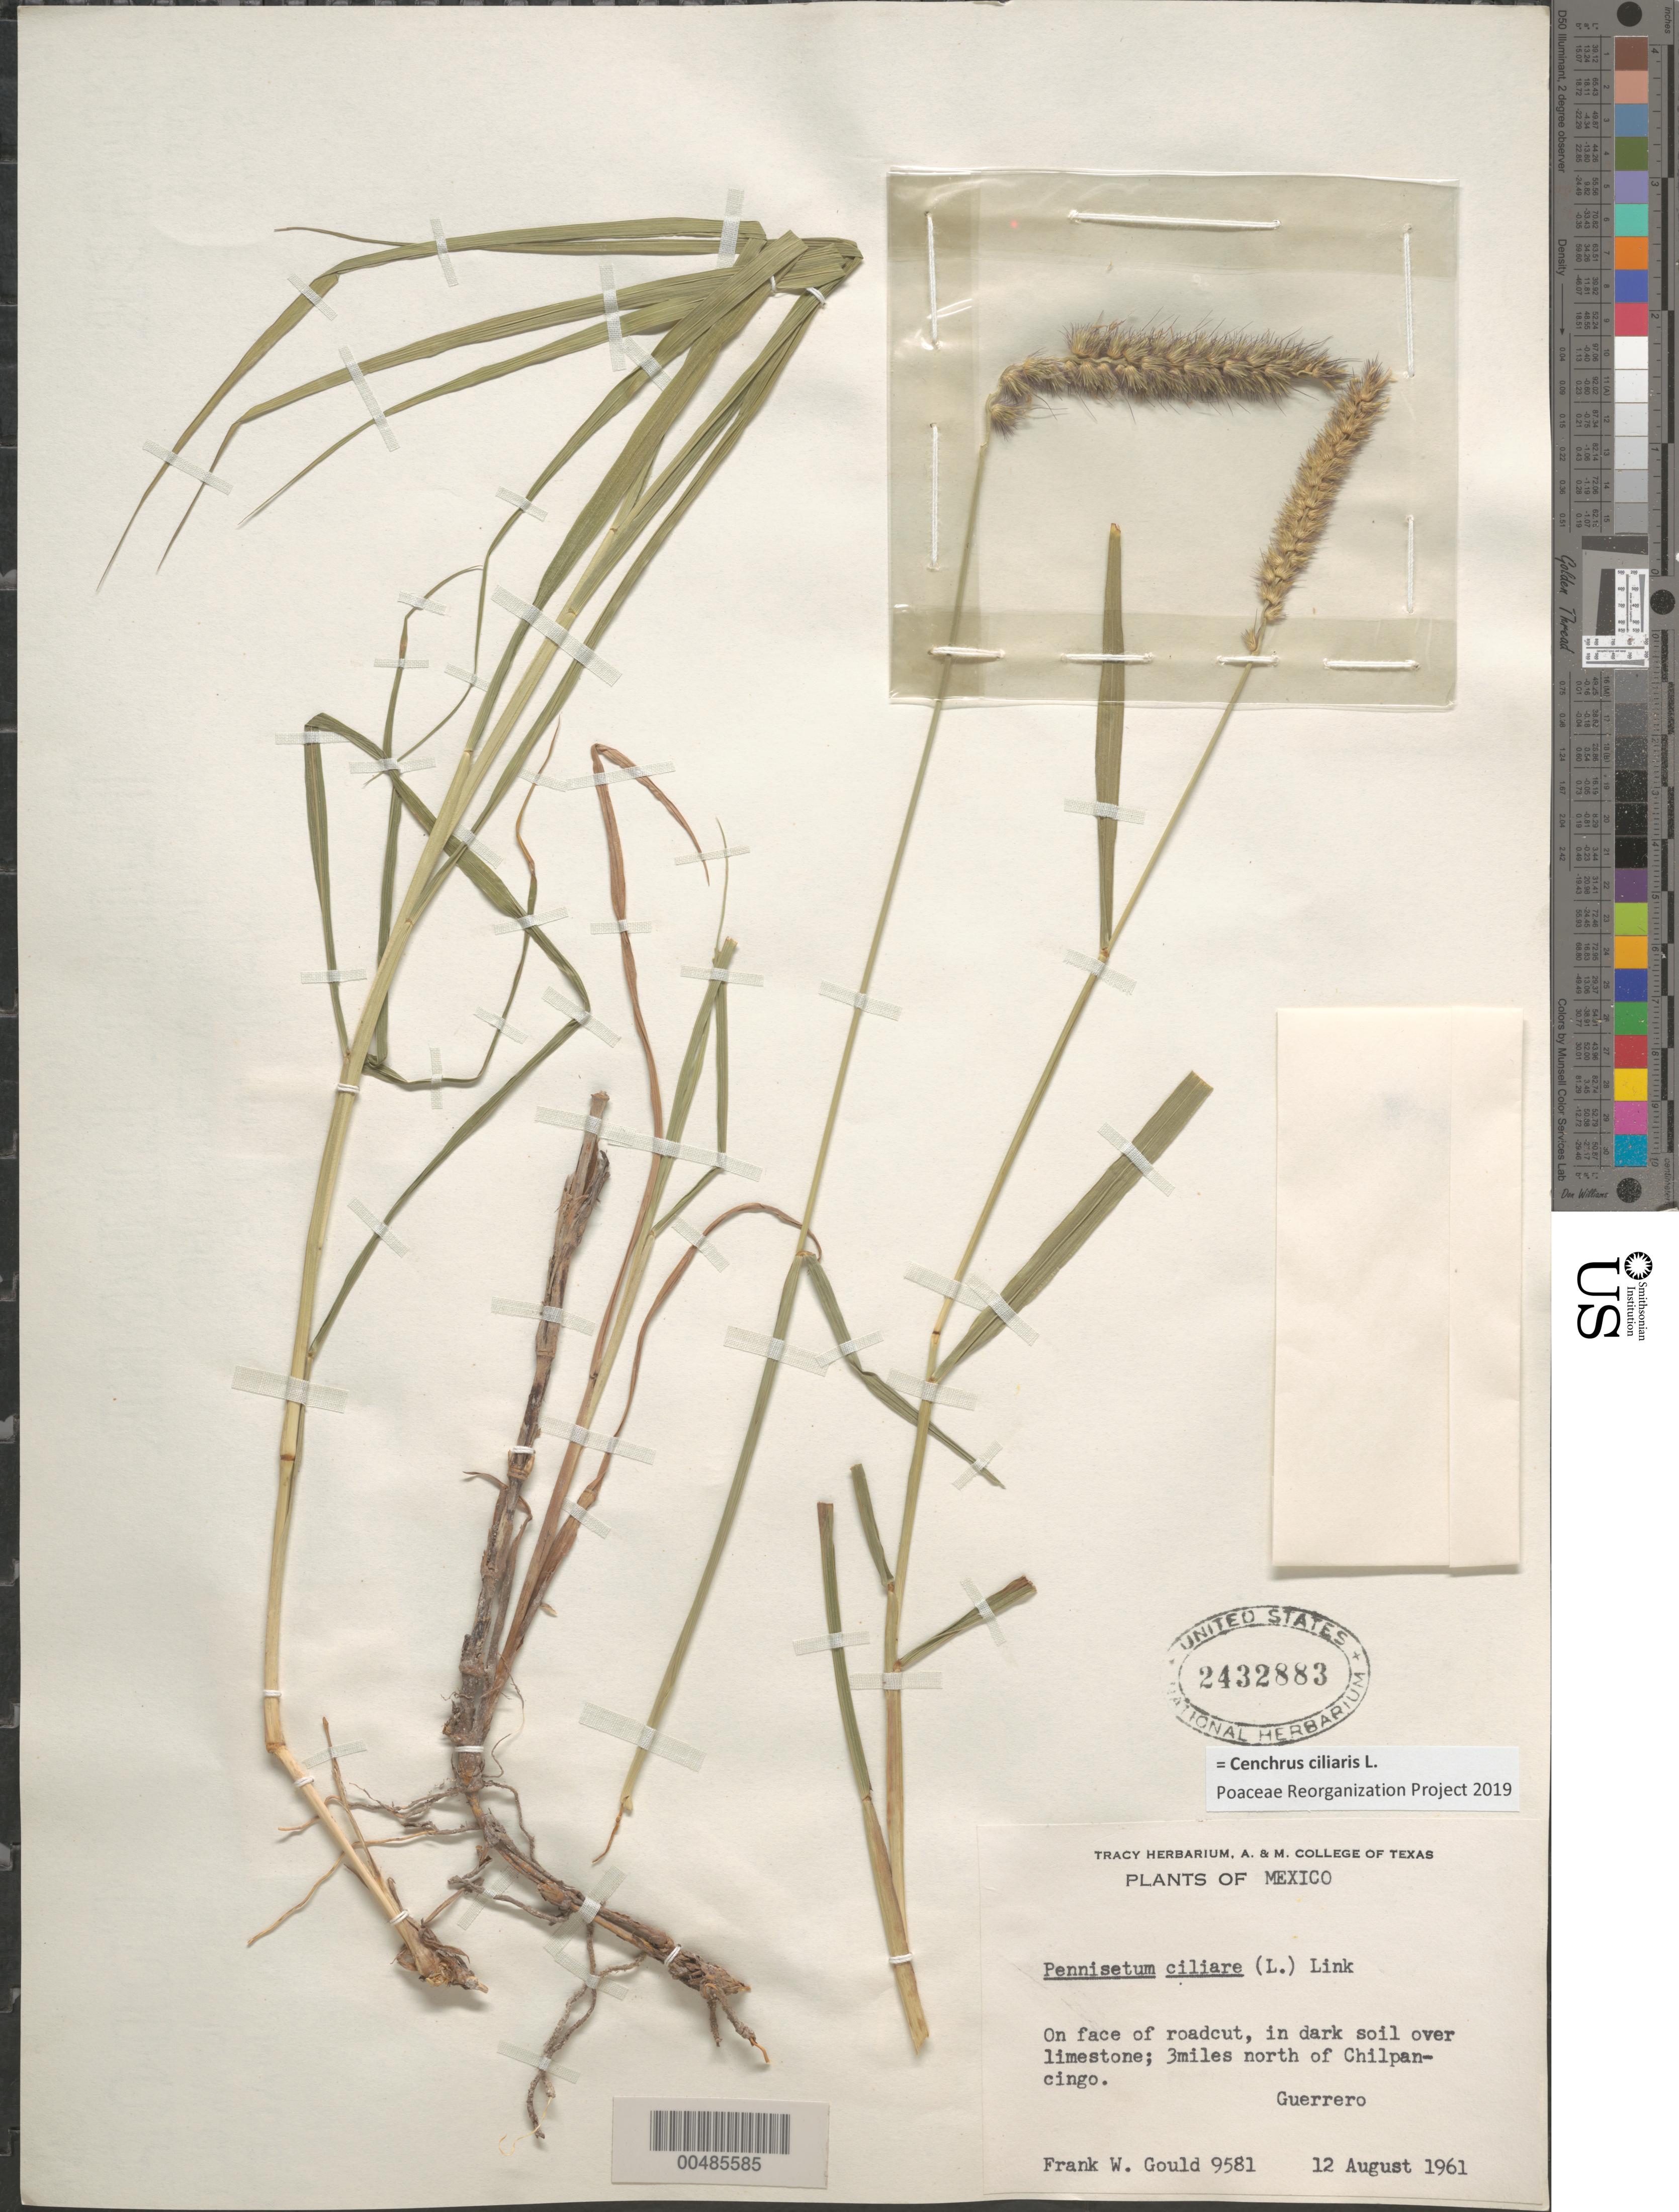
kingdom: Plantae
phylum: Tracheophyta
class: Liliopsida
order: Poales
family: Poaceae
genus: Cenchrus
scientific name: Cenchrus ciliaris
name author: L.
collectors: F. W. Gould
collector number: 9581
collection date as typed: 12 Aug 1961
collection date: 1961-08-12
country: Mexico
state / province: Guerrero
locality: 3 mi N of Chilpancingo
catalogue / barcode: US 2432883